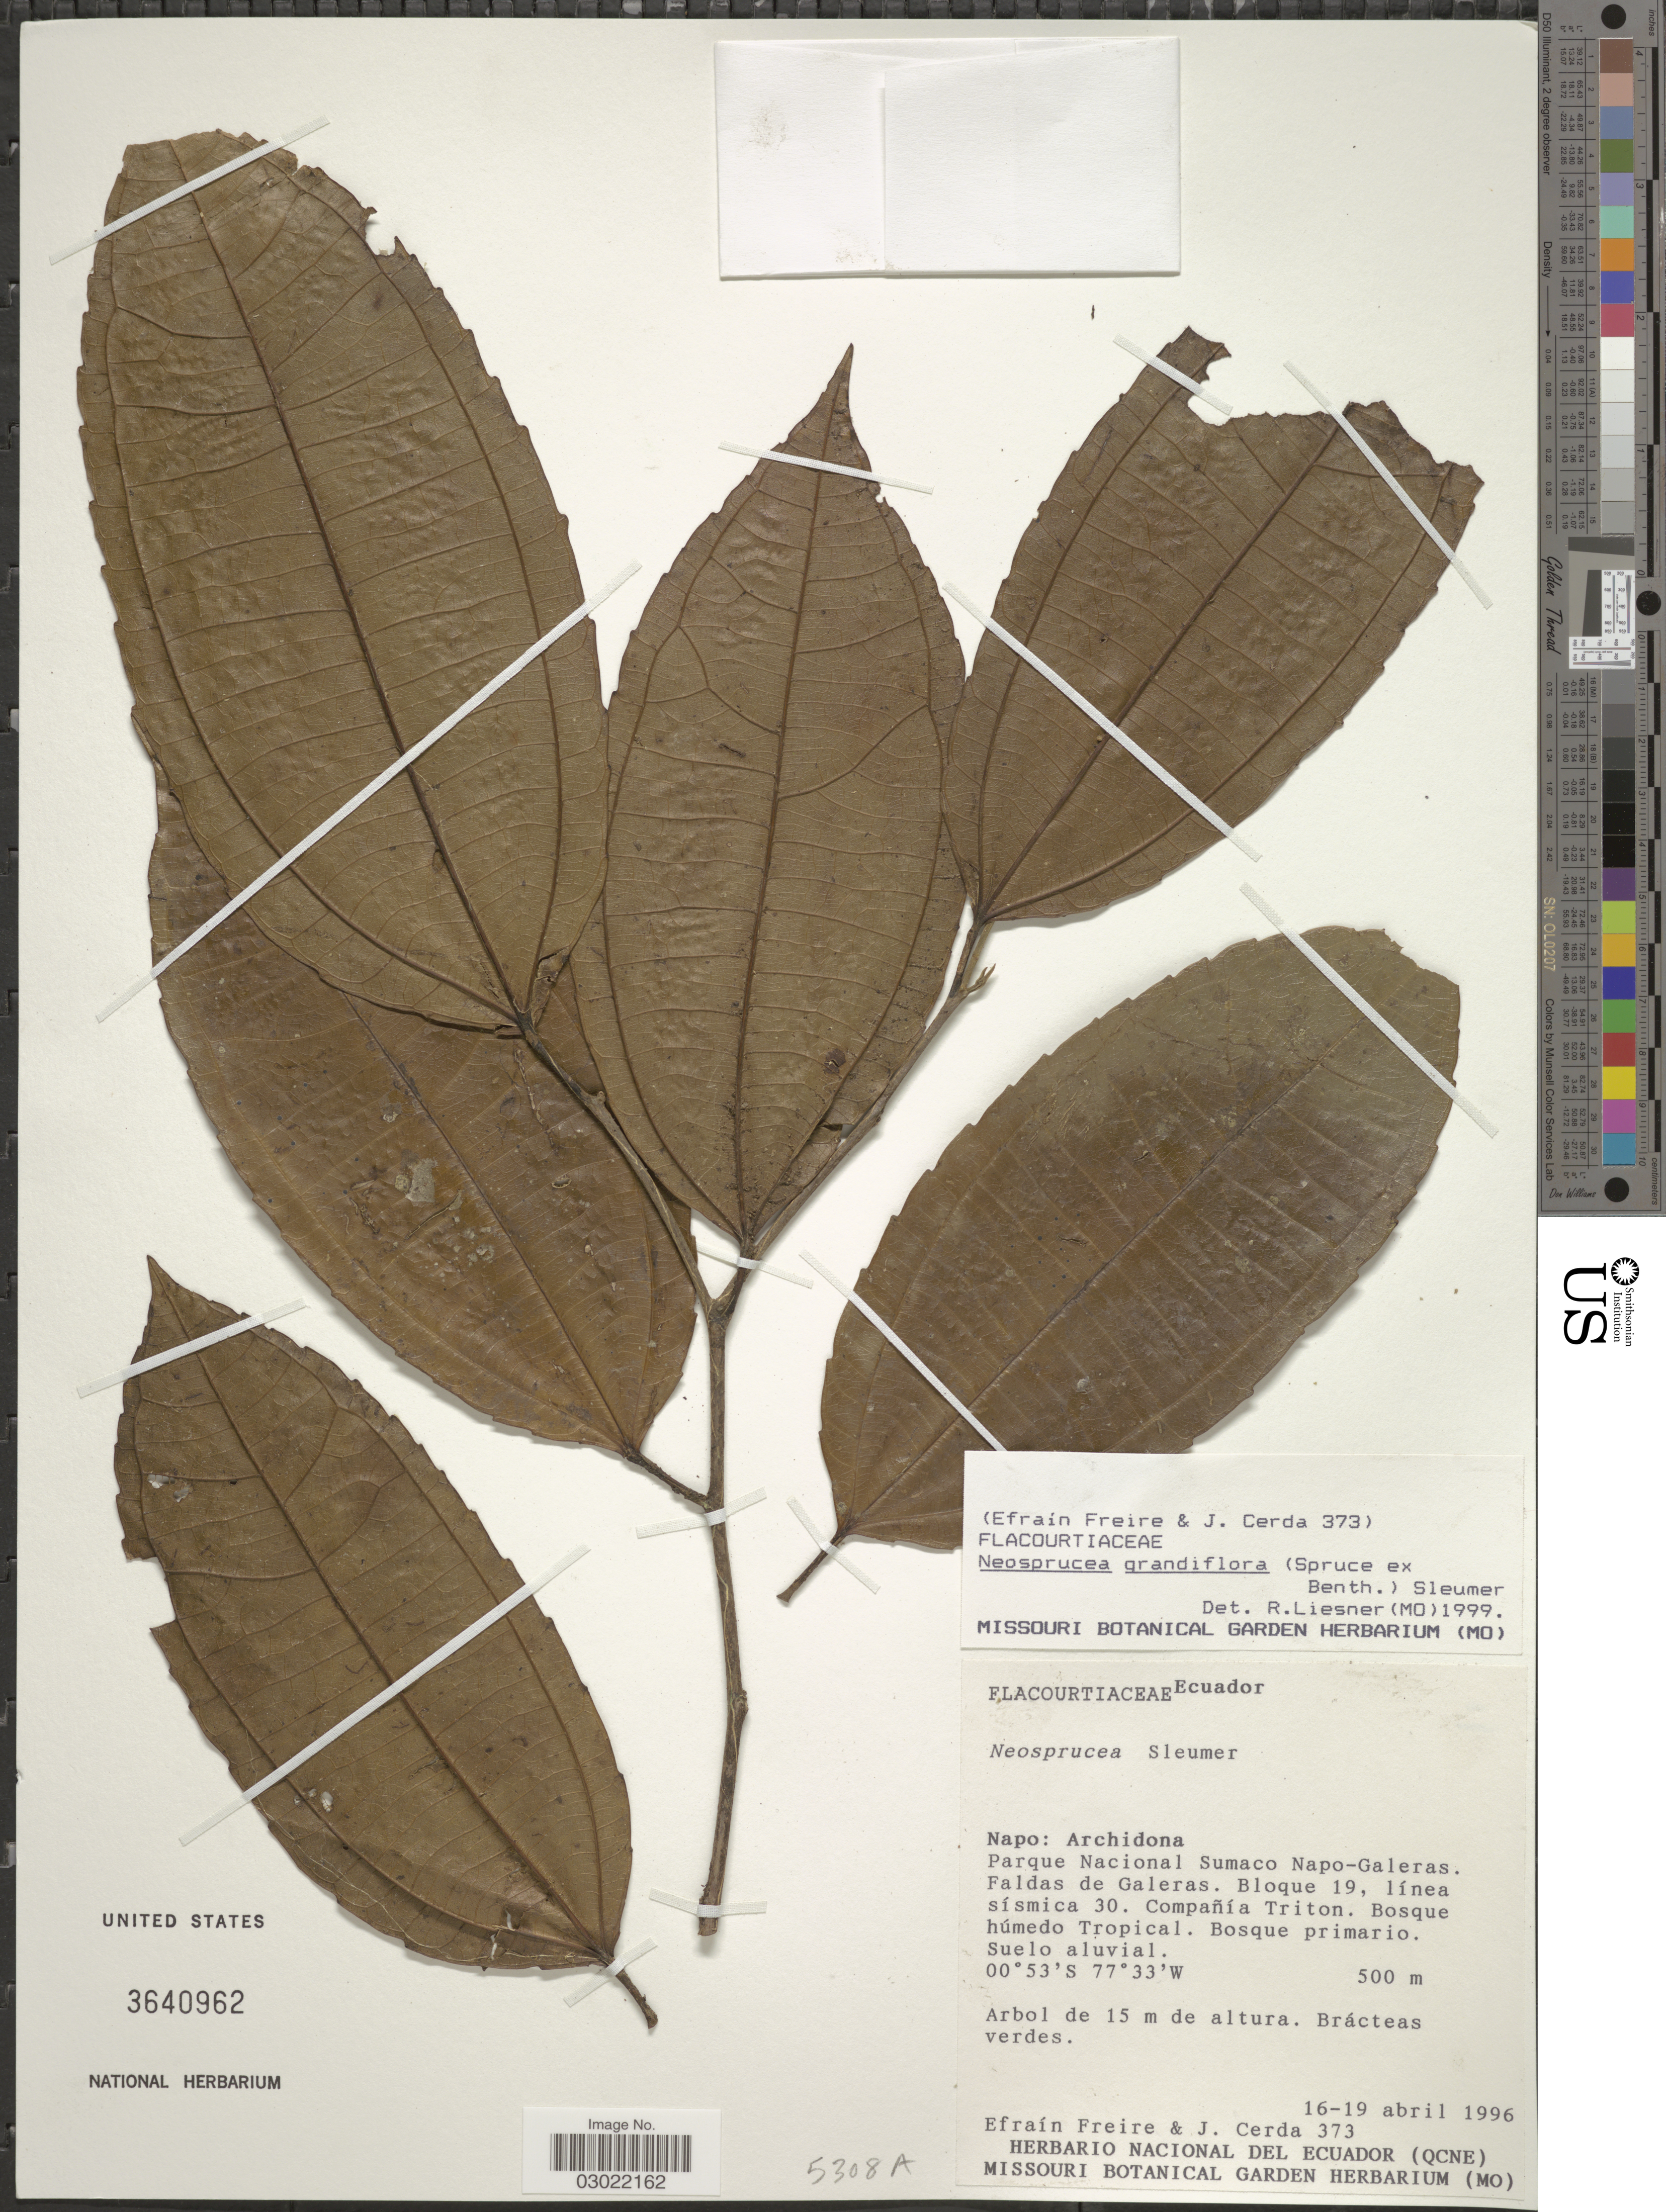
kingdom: Plantae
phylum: Tracheophyta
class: Magnoliopsida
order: Malpighiales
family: Salicaceae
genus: Neosprucea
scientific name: Neosprucea grandiflora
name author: (Spruce ex Benth.) Sleumer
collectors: E. Freire & J. Cerda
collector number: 373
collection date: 1996-04-16/1996-04-19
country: Ecuador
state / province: Napo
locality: Archidona. Parque Nacional Sumaco Napo-Galeras. Faldas de Galeras. Bloque 19, línea sísmica 30. Compañía Triton.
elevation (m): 500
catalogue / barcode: US 3640962